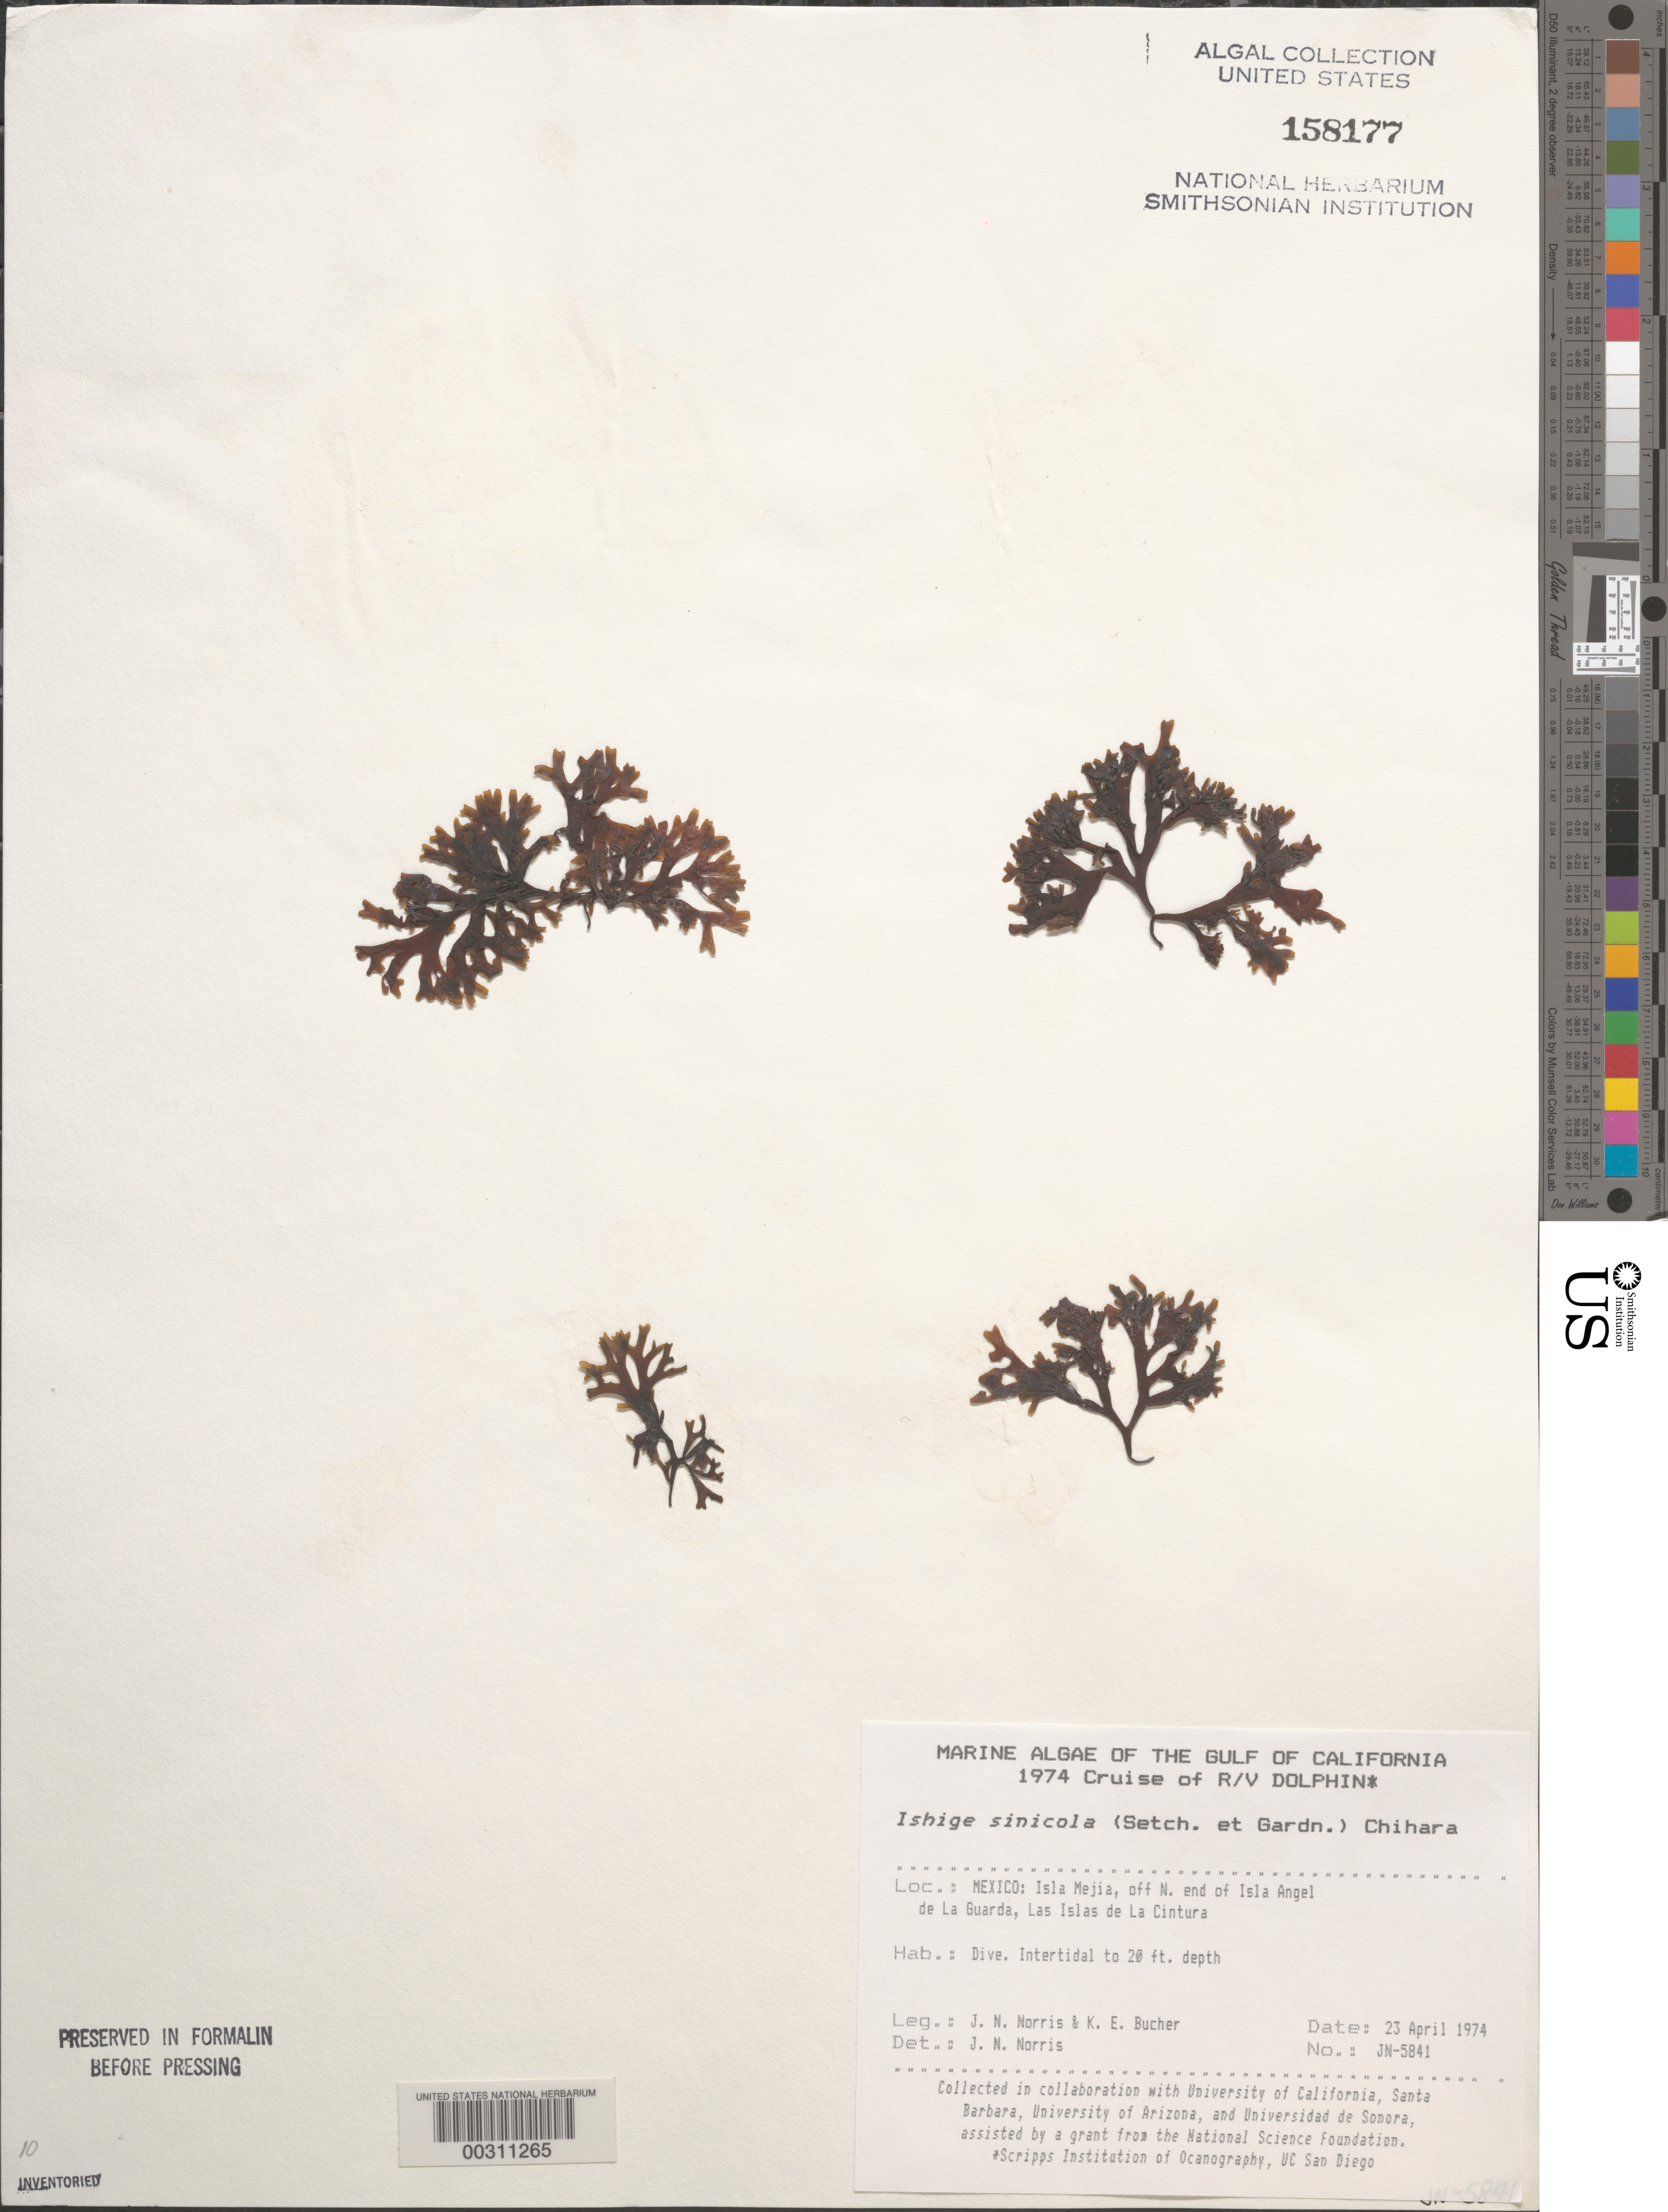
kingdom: Chromista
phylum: Ochrophyta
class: Phaeophyceae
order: Ishigeales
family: Ishigeaceae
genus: Ishige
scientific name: Ishige sinicola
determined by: Norris, James N.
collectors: J. N. Norris & K. E. Bucher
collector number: JN-5841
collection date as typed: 23 Apr 1974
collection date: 1974-04-23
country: Mexico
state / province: Baja California Norte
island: Isla Mejia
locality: Off Isla Angel de la Guarda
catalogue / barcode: US 158177